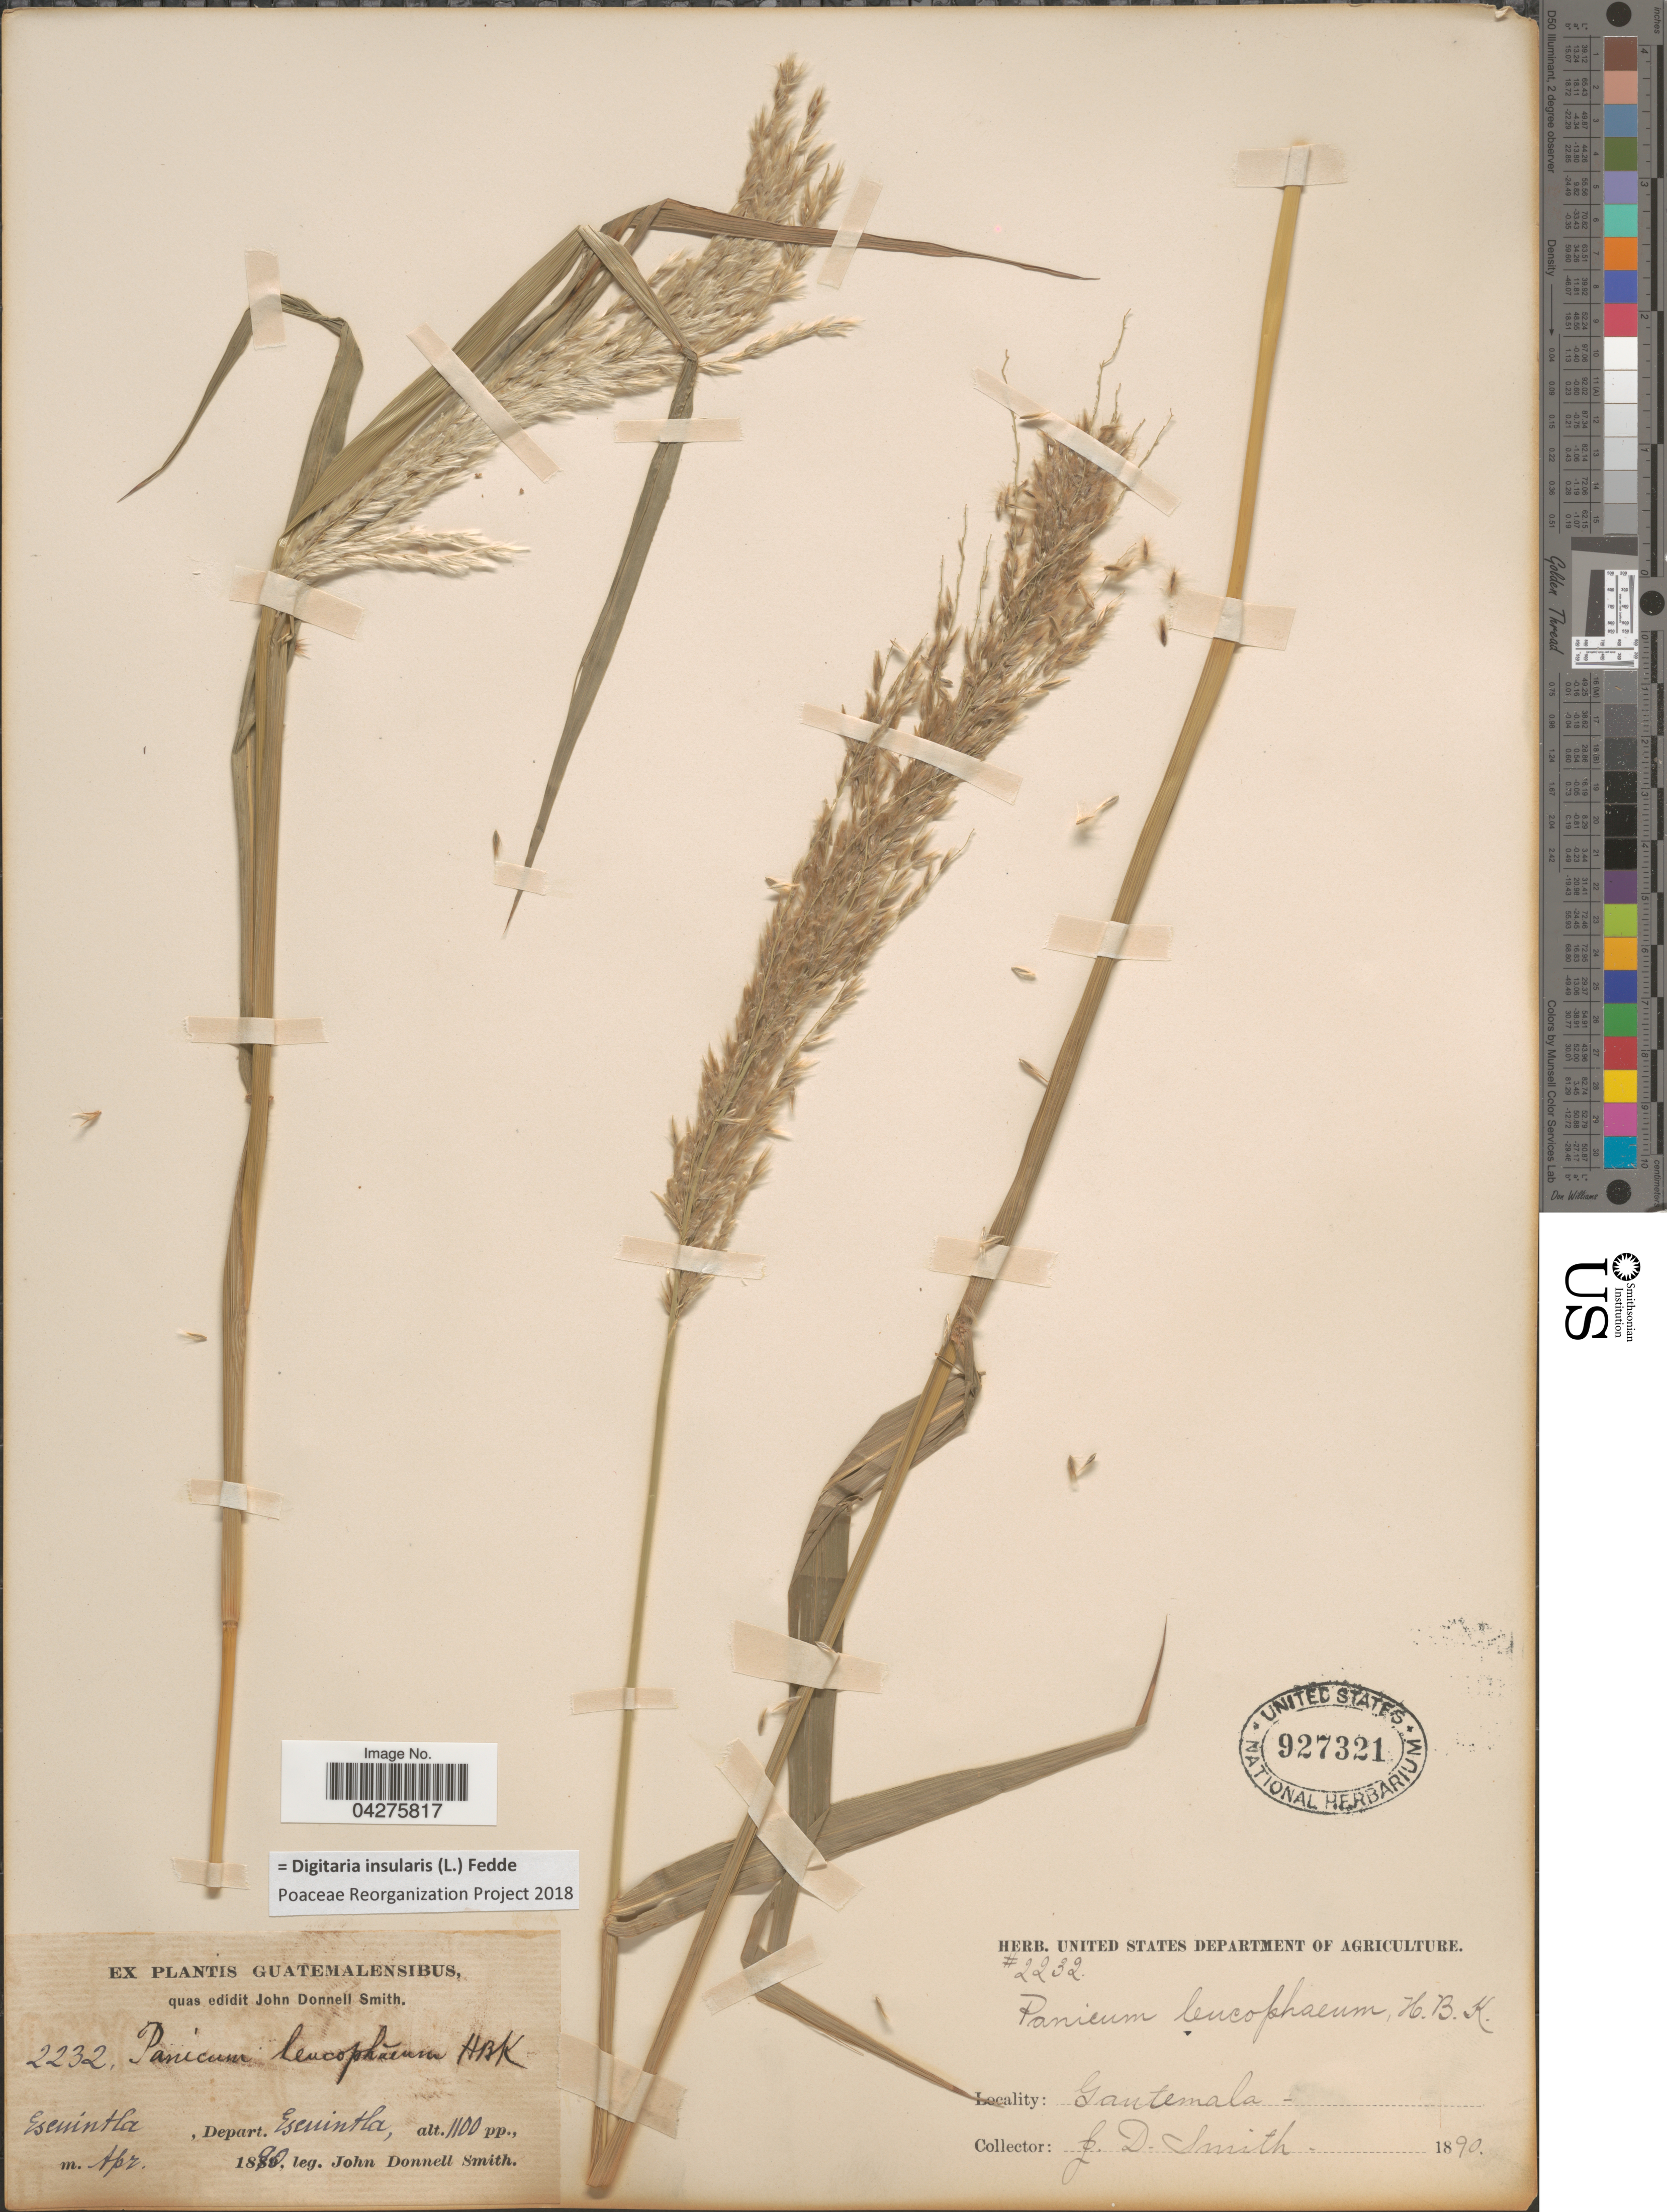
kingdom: Plantae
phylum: Tracheophyta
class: Liliopsida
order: Poales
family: Poaceae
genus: Digitaria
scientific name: Digitaria insularis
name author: (L.) Fedde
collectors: J. Donnell Smith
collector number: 2232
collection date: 1890-04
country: Guatemala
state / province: Escuintla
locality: Escuintla, Depart. Escuintla.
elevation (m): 335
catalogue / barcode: US 927321